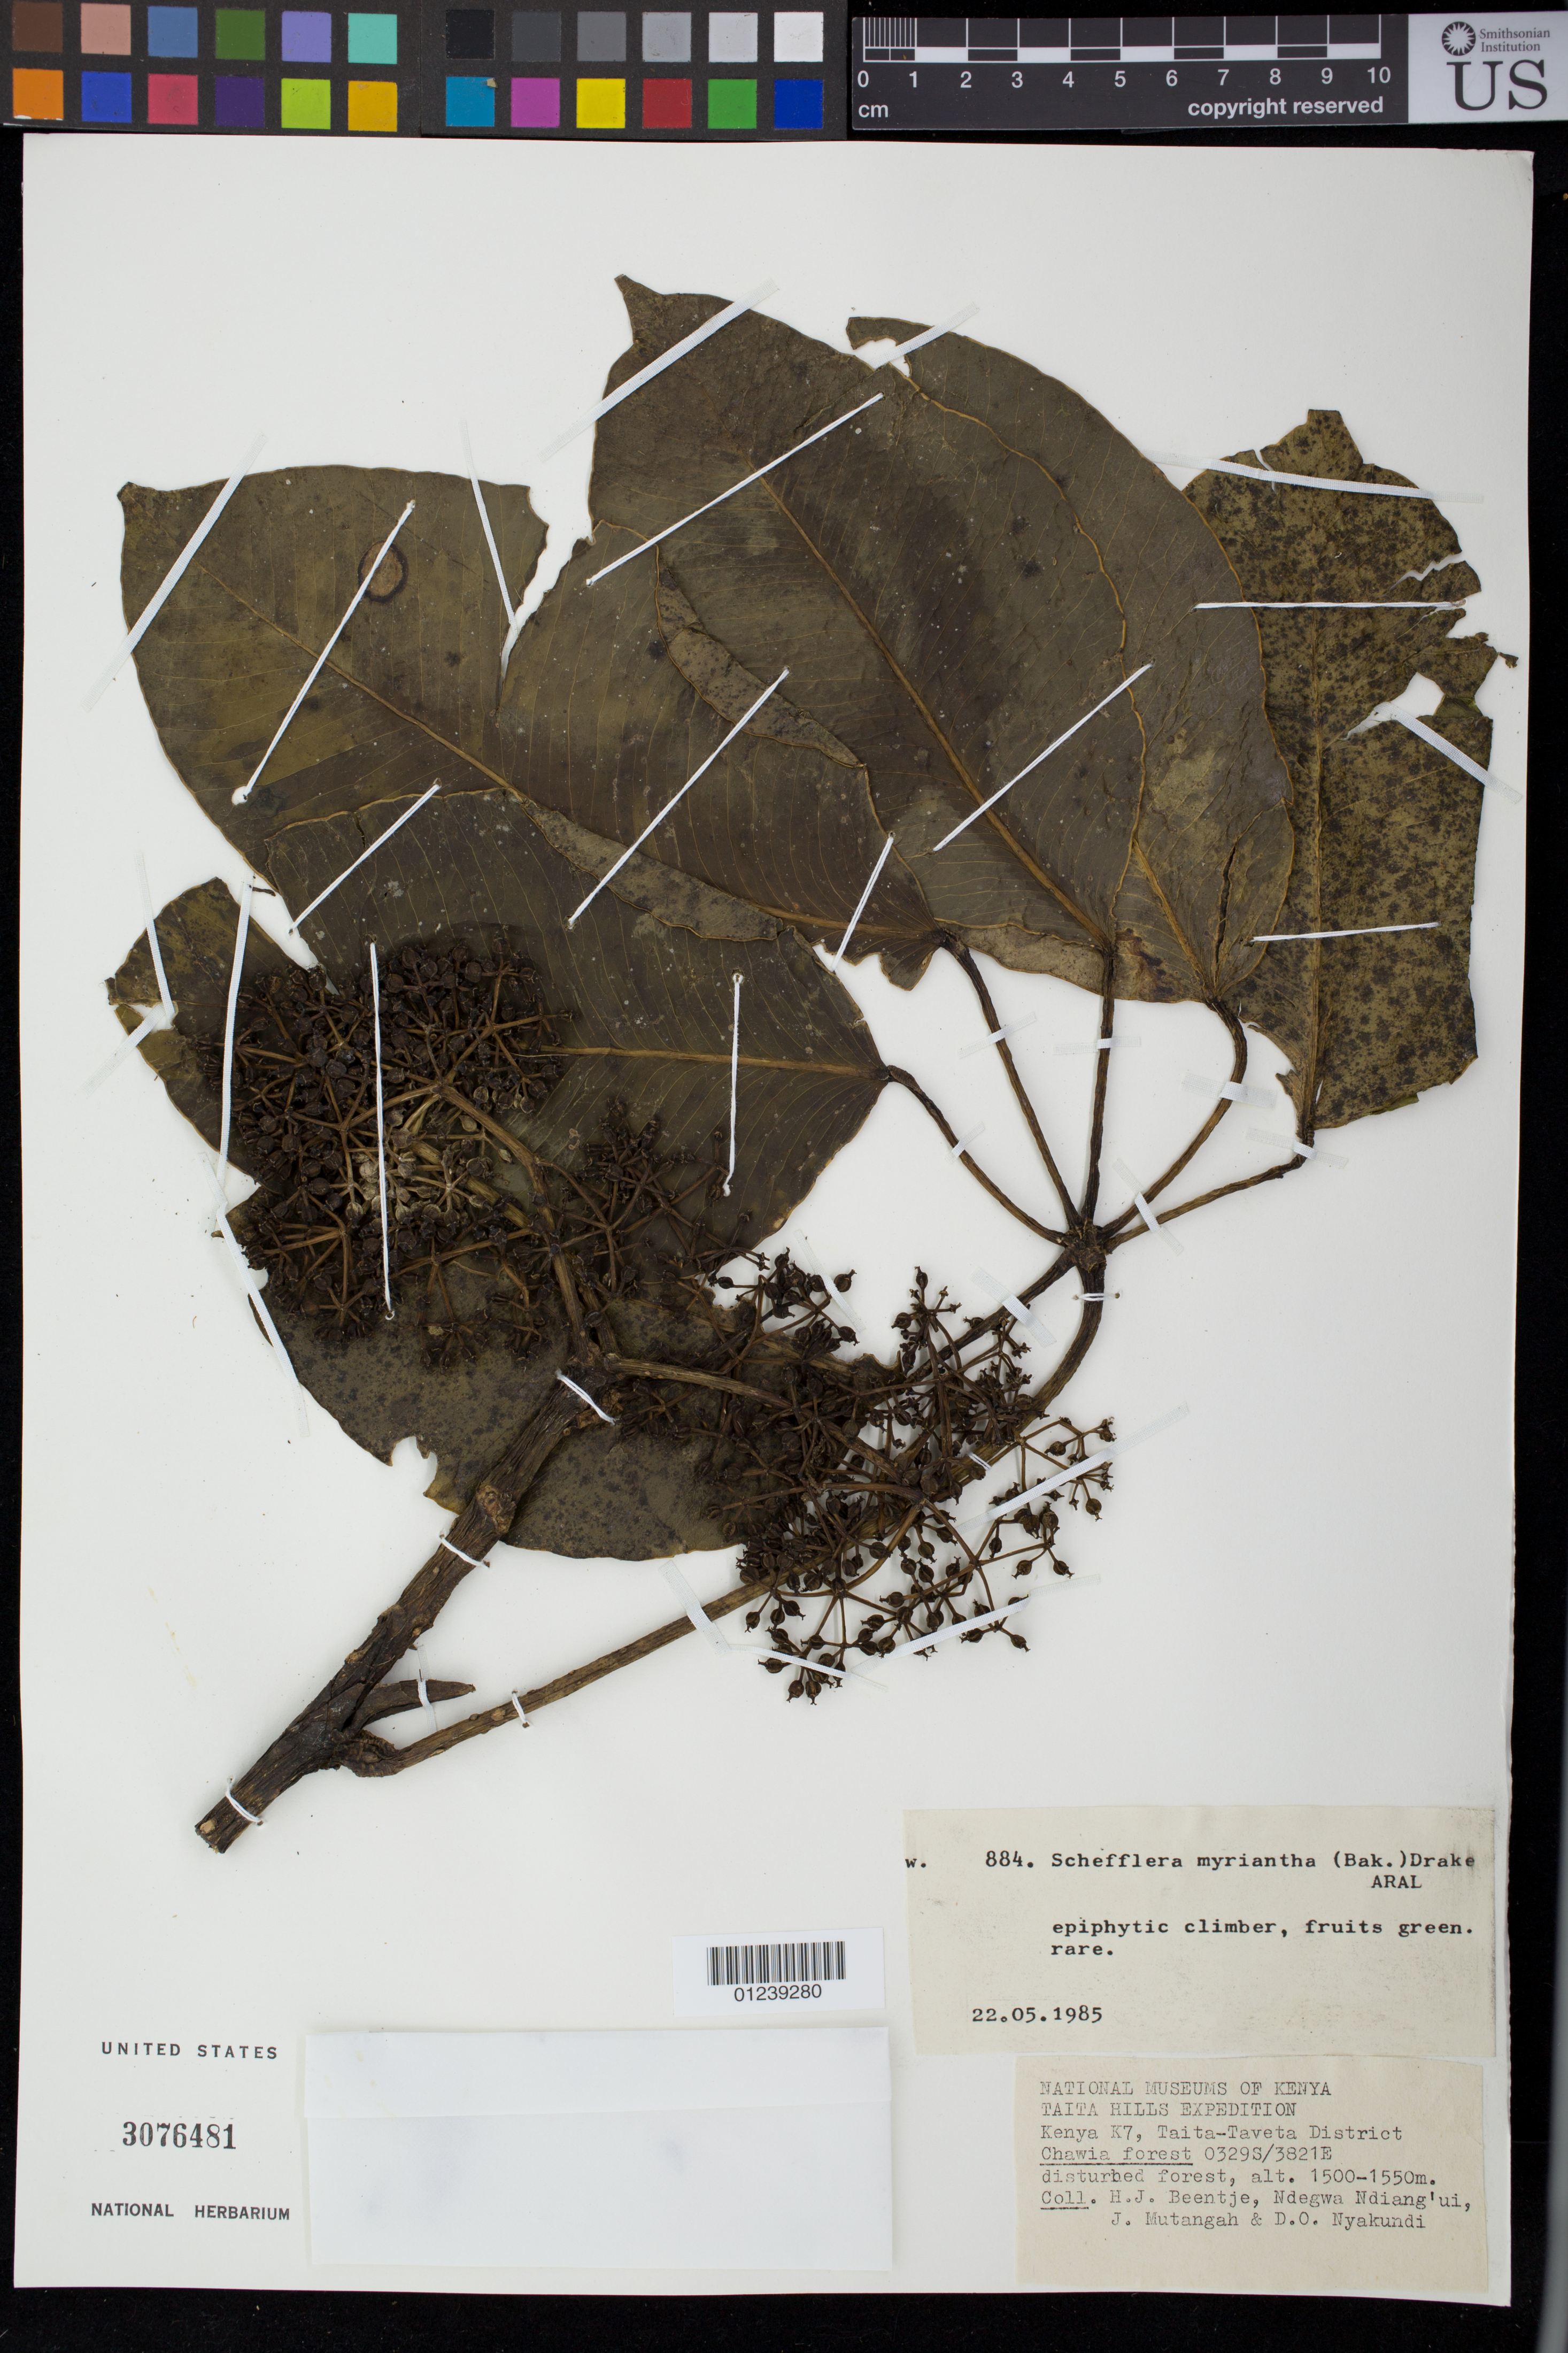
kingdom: Plantae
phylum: Tracheophyta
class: Magnoliopsida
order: Apiales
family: Araliaceae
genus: Schefflera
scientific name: Schefflera myriantha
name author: (Baker) Drake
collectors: H. J. Beentje, N. Ndiang'ui, J. Mutangah & D. Nyakundi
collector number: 884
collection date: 1985-05-22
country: Kenya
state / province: Taita Taveta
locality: K7. Chawia Forest.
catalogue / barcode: US 3076481